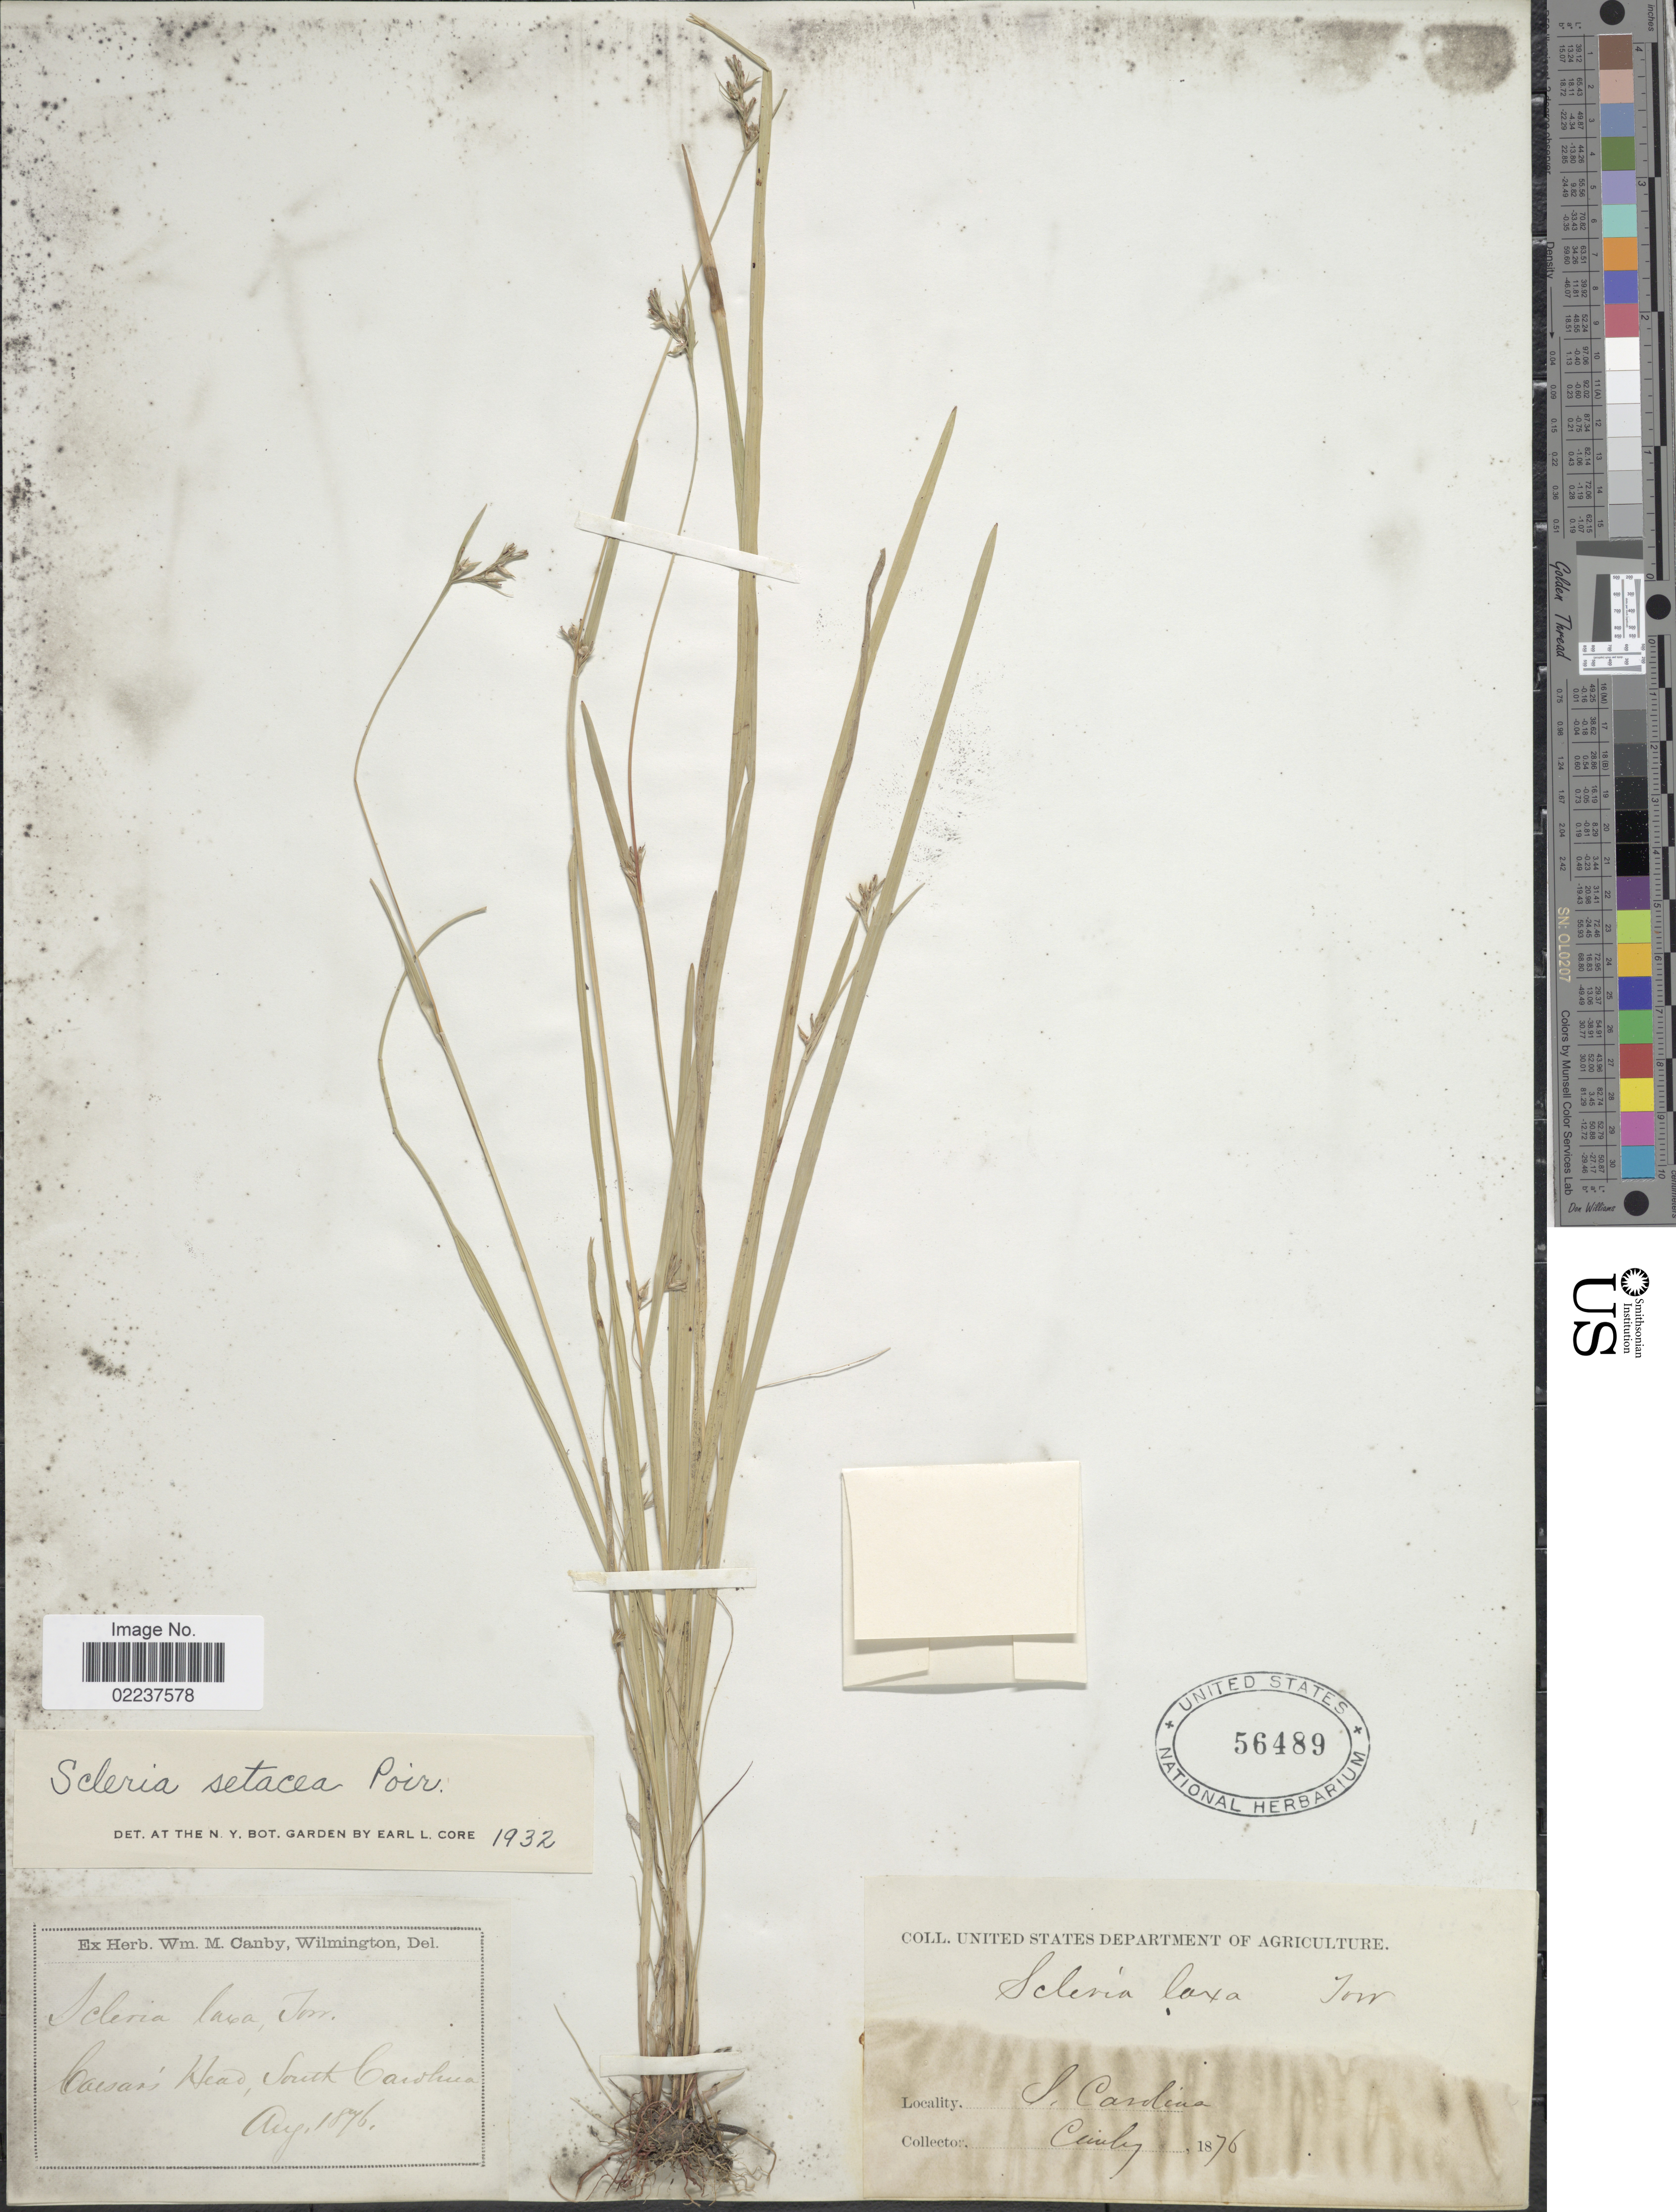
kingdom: Plantae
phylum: Tracheophyta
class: Liliopsida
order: Poales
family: Cyperaceae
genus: Scleria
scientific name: Scleria muehlenbergii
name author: Steud.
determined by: Strong, Mark T., (BOT), Smithsonian Institution - National Museum of Natural History (UNITED STATES)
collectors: W. M. Canby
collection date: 1876-08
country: United States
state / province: South Carolina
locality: Caesar's Head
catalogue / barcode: US 56489